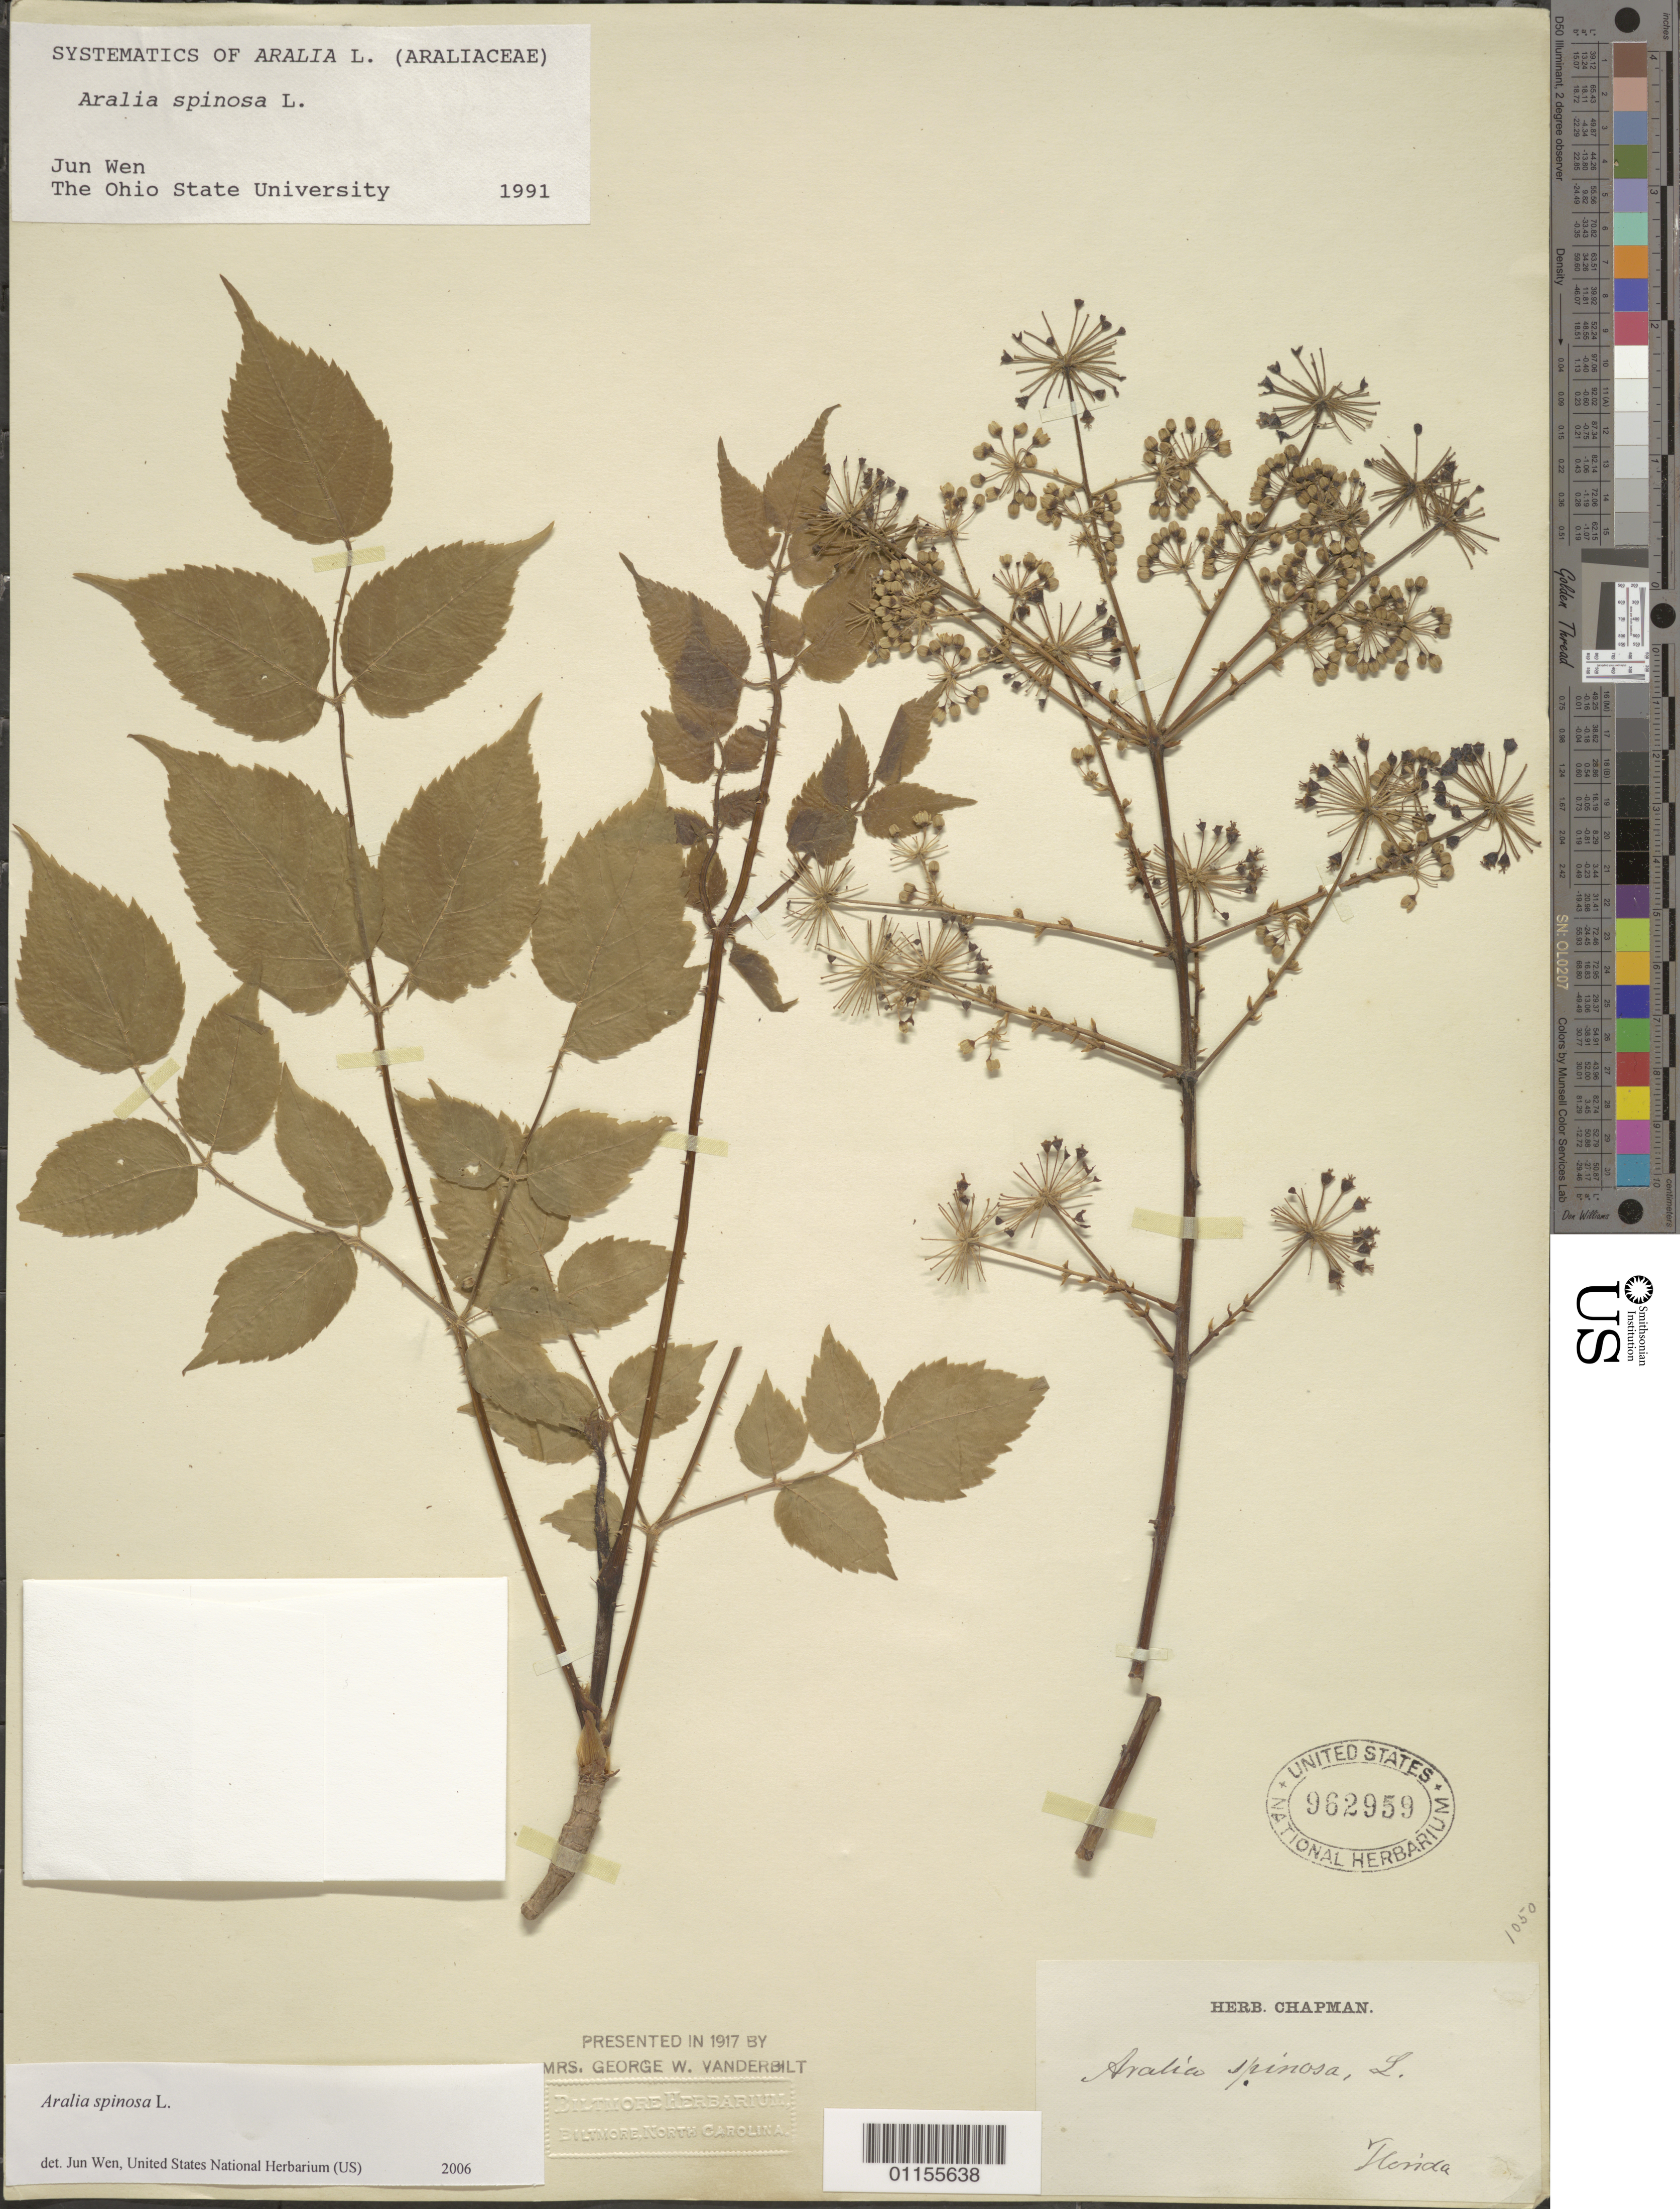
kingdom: Plantae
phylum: Tracheophyta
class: Magnoliopsida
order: Apiales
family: Araliaceae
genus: Aralia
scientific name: Aralia spinosa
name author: L.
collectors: ex herb. Chapman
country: United States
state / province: Florida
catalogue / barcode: US 962959